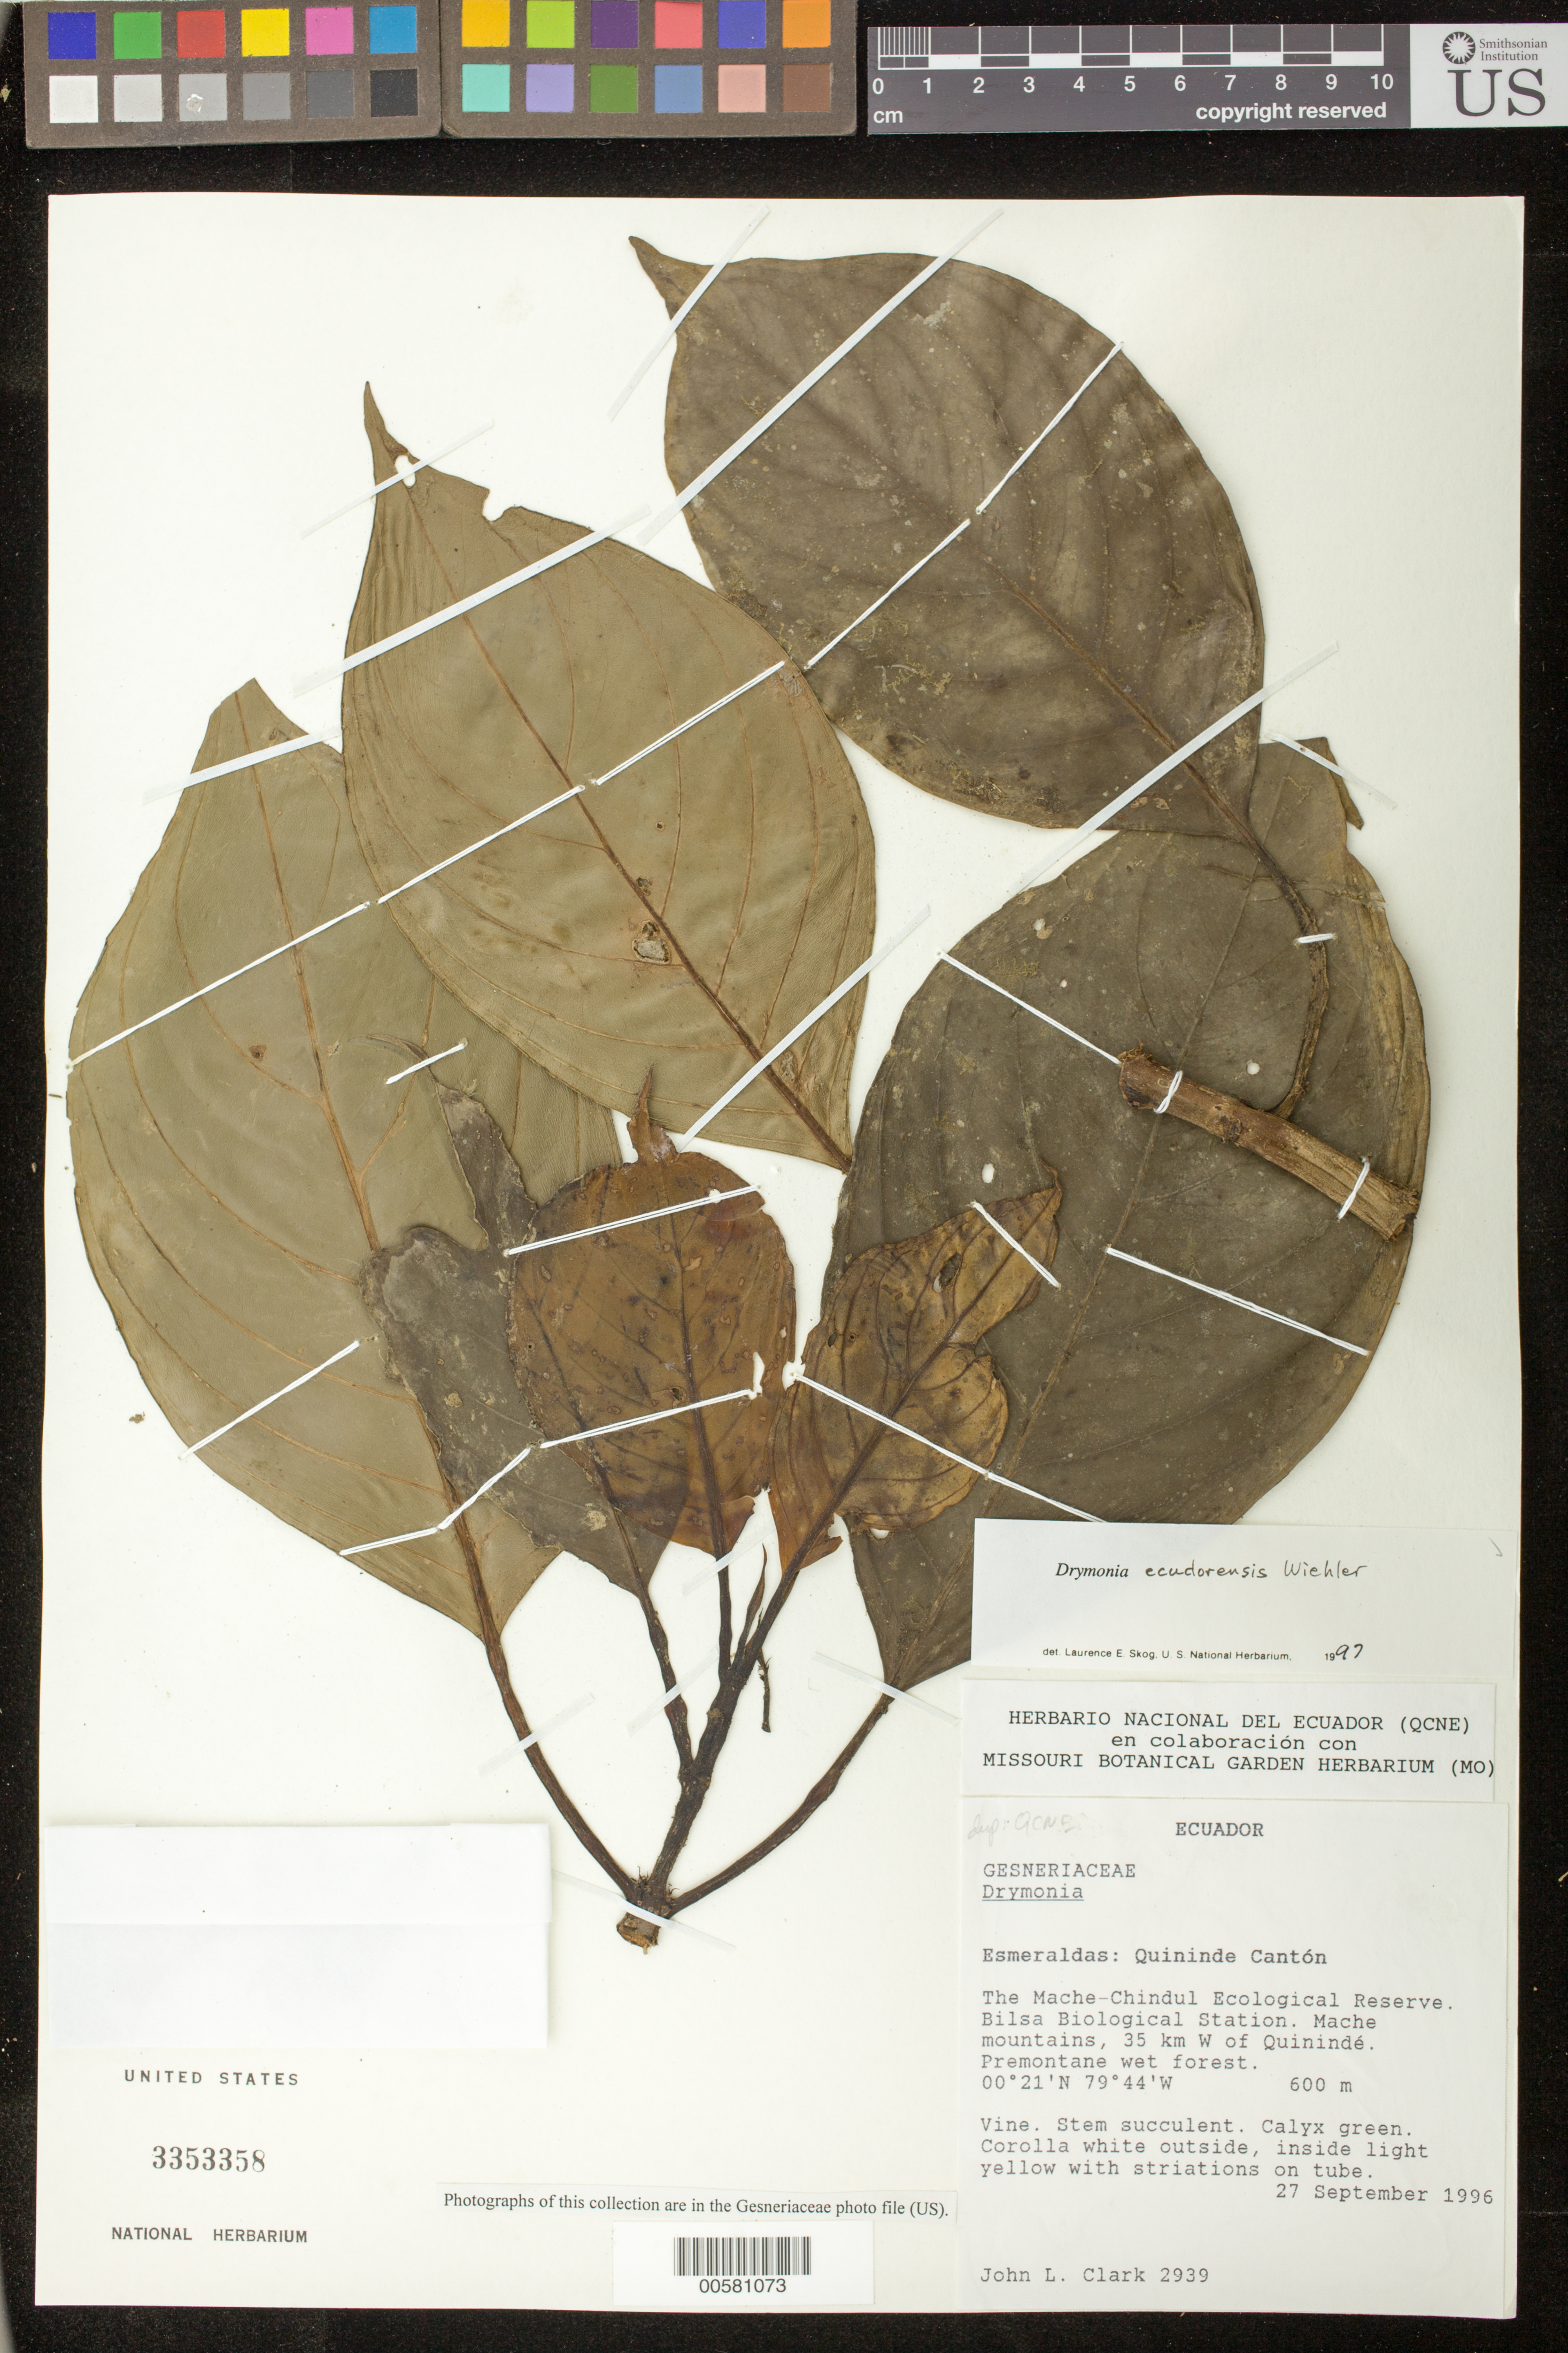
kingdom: Plantae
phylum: Tracheophyta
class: Magnoliopsida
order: Lamiales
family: Gesneriaceae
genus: Drymonia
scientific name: Drymonia ecuadorensis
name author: Wiehler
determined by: Skog, Laurence E.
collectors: J. L. Clark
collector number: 2939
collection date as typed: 27 Sep 1996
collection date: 1996-09-27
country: Ecuador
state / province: Esmeraldas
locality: Quininde Cantón. Mache-Chindul Ecological Reserve, Bilsa Biological Station, Mache mountains, 35 km W of Quinindé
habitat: Premontane wet forest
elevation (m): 600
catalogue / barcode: US 3353358